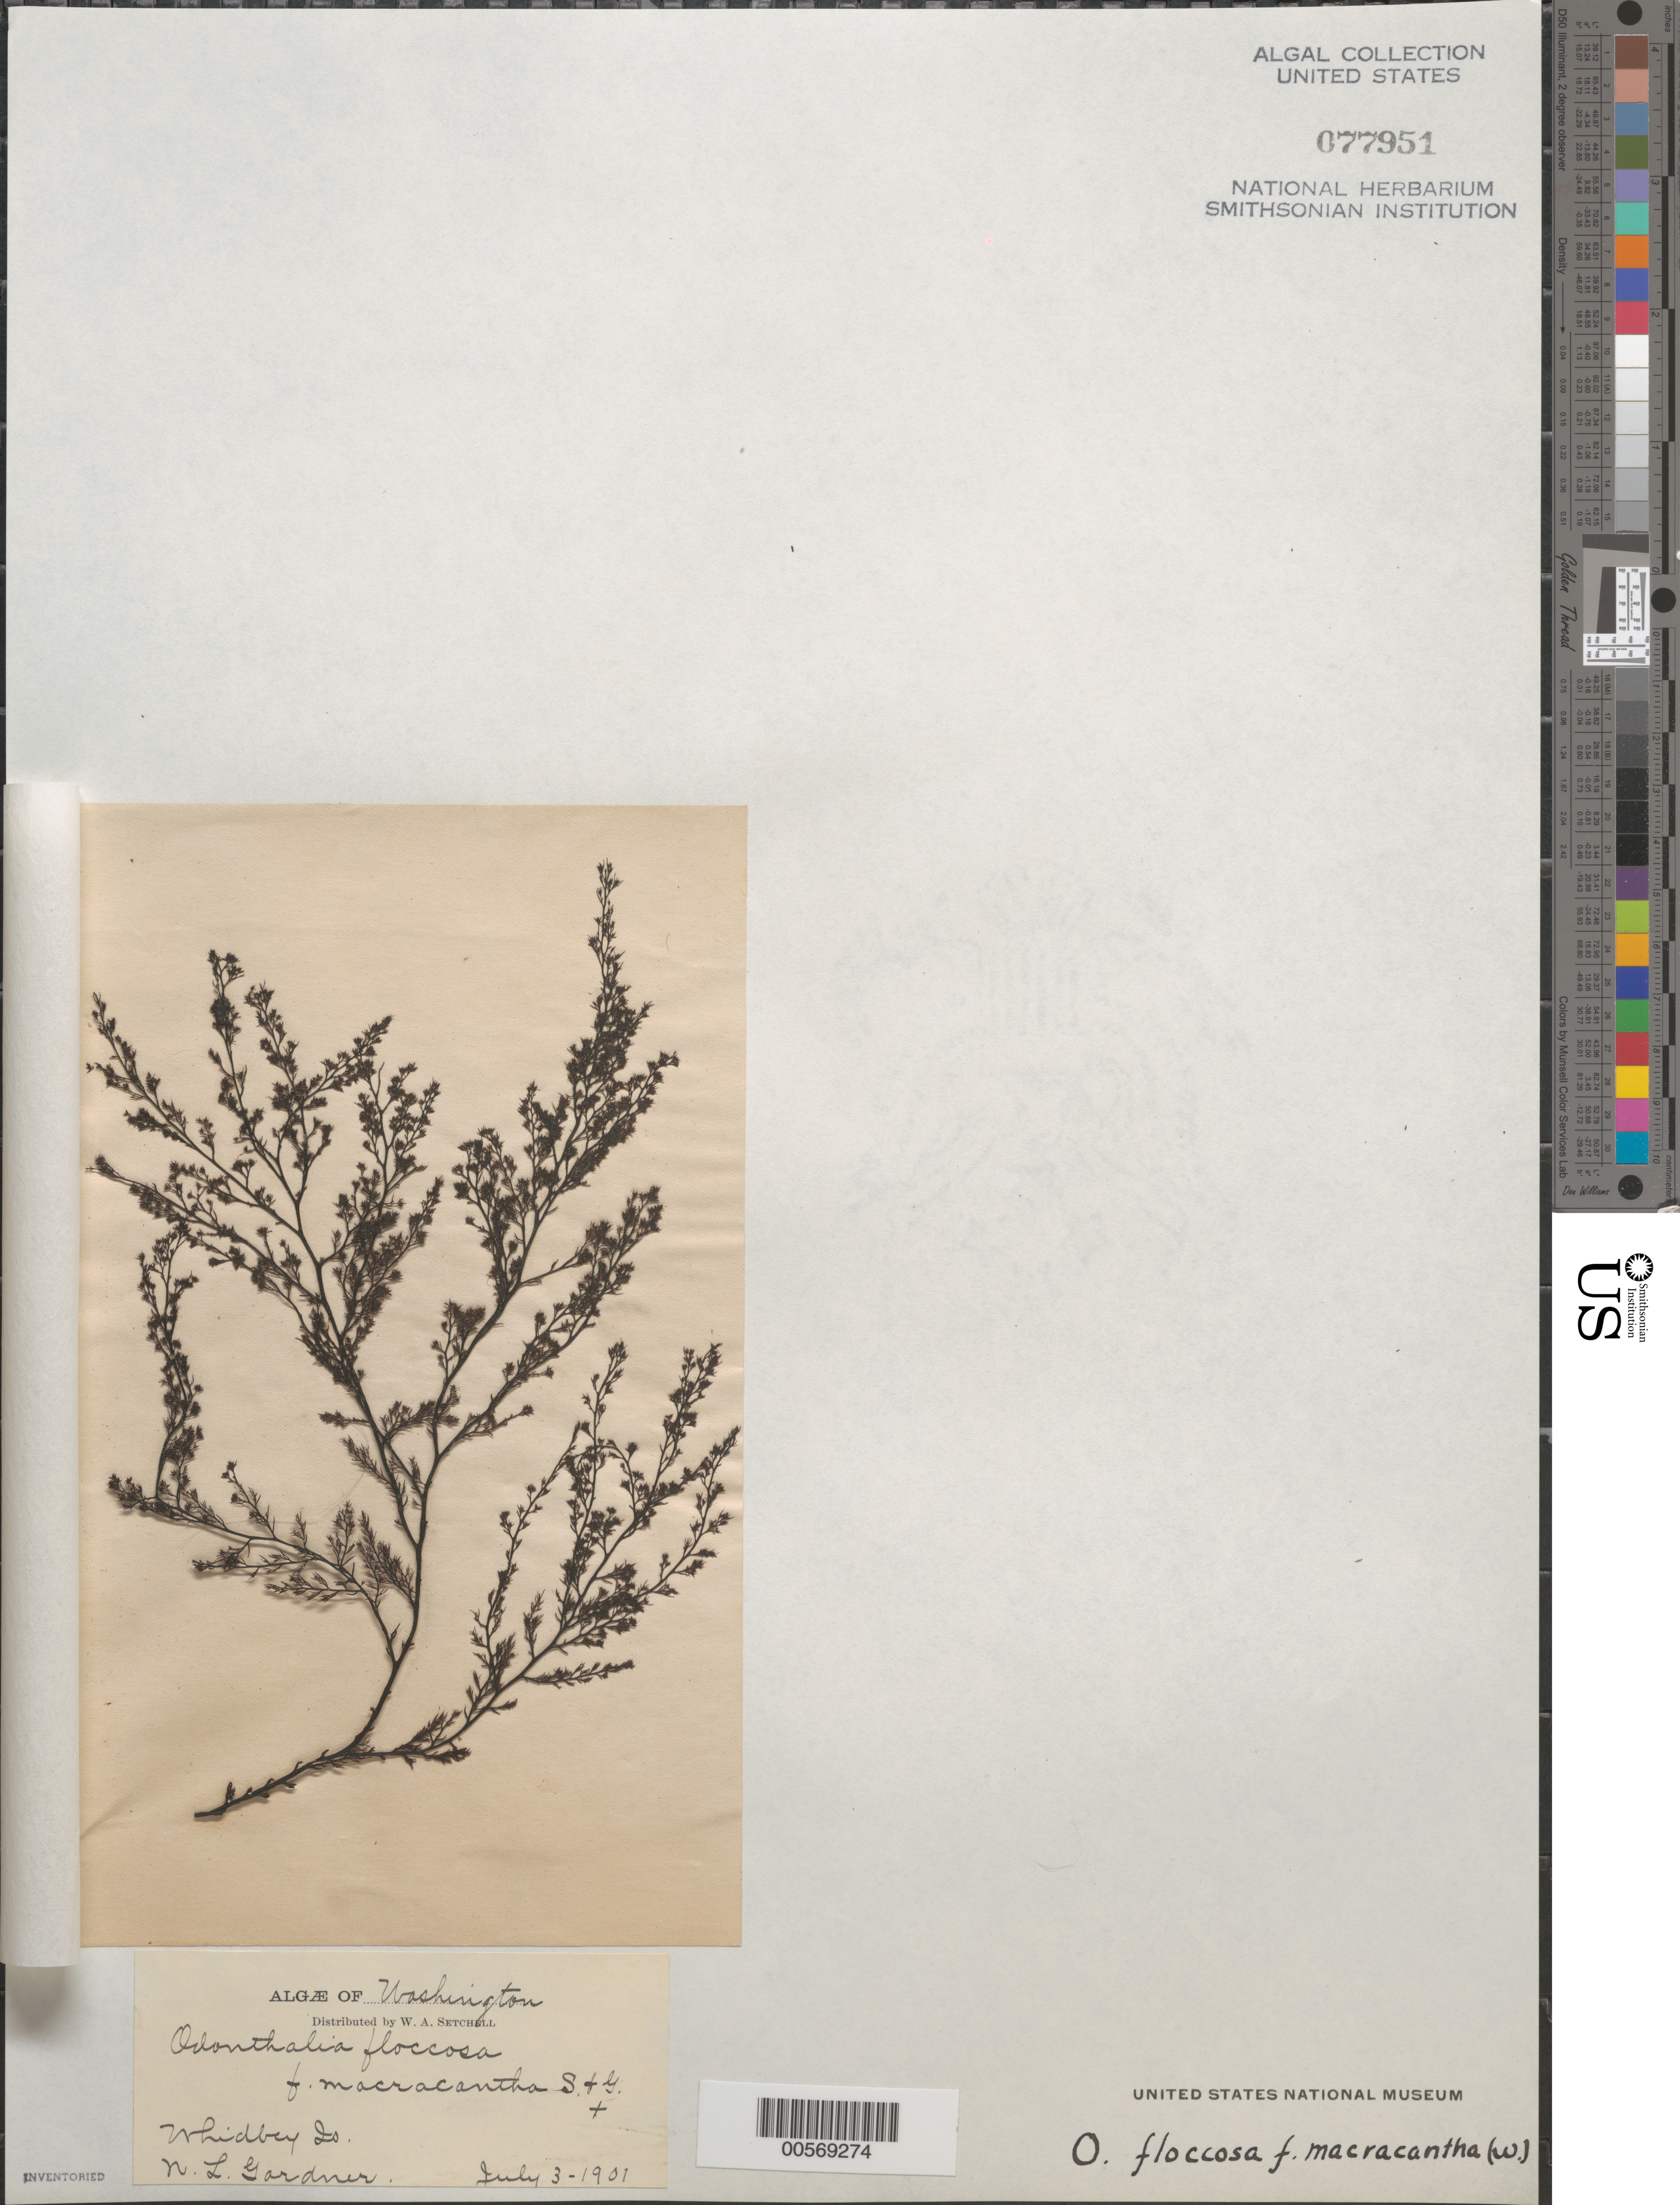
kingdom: Plantae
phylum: Rhodophyta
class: Florideophyceae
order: Ceramiales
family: Rhodomelaceae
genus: Odonthalia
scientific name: Odonthalia floccosa f. macracantha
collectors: N. Gardner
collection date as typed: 03 Jul 1901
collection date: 1901-07-03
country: United States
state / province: Washington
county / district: Island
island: Whidbey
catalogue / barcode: US 77951